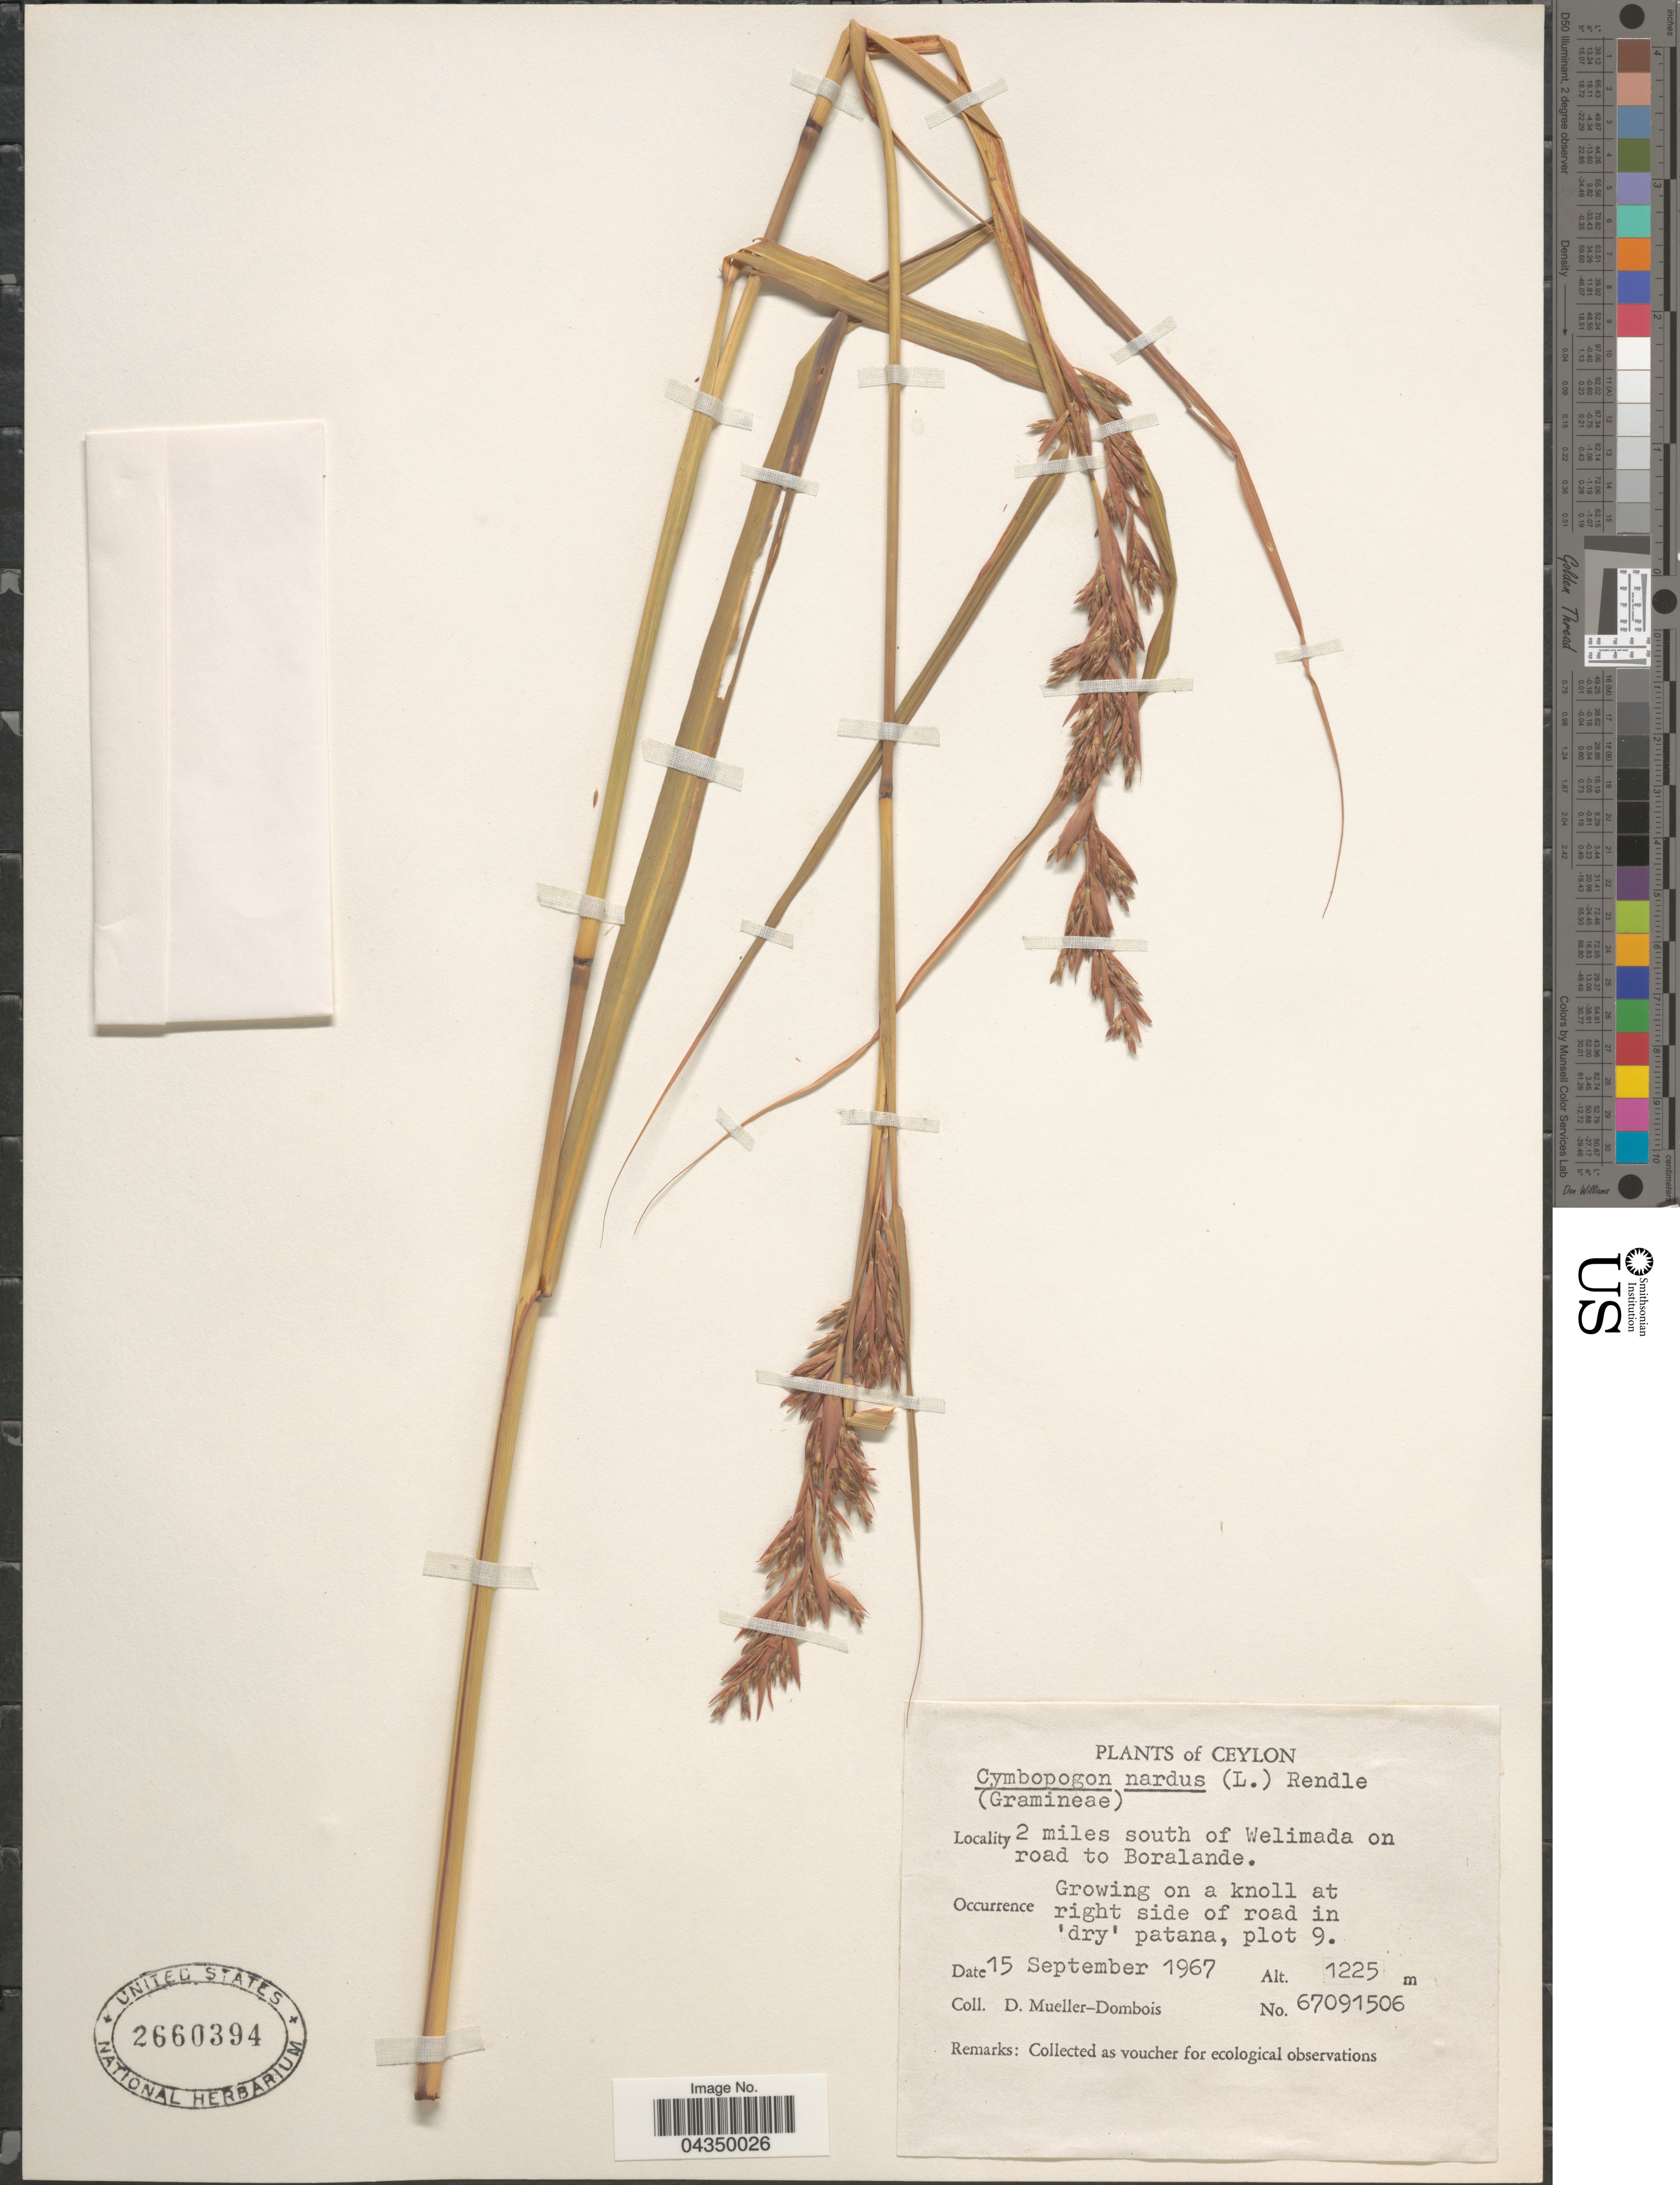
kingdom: Plantae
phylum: Tracheophyta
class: Liliopsida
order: Poales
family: Poaceae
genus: Cymbopogon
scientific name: Cymbopogon nardus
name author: (L.) Rendle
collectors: D. Mueller-Dombois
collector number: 67091506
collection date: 1967-09-15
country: Sri Lanka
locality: Ceylon. 2 miles south of Welimada on road to Boralande.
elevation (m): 1225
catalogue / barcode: US 2660394